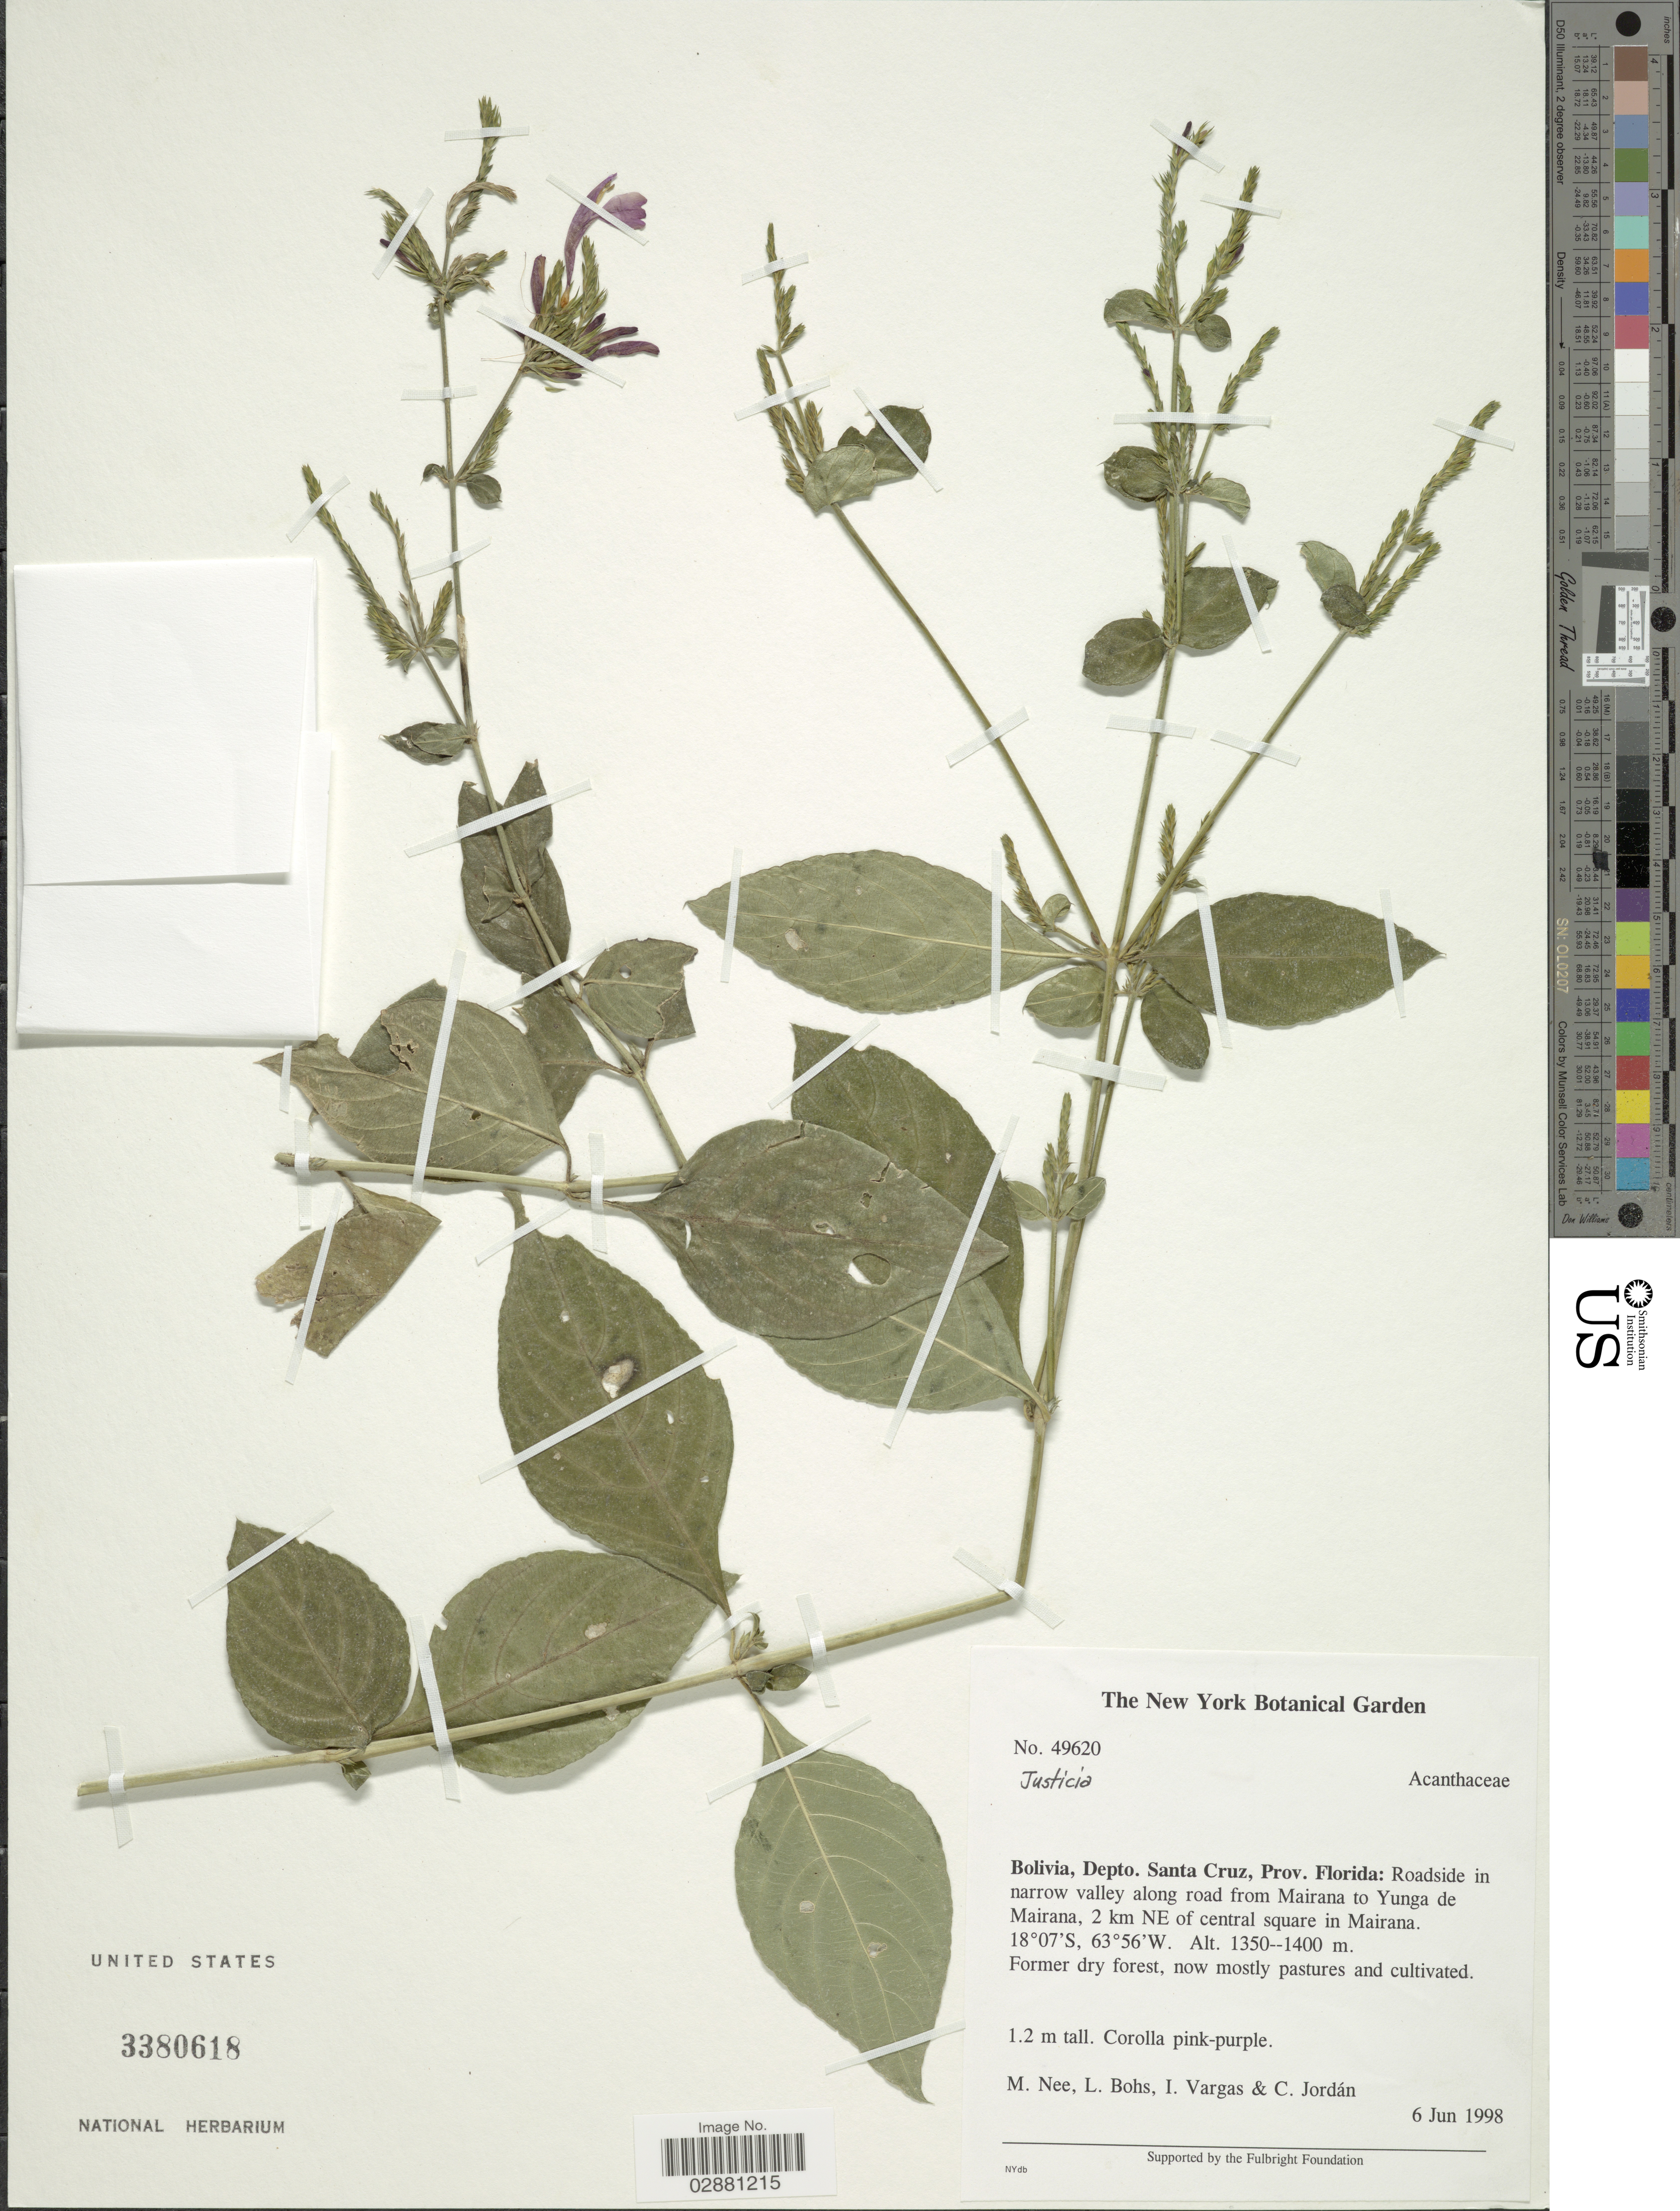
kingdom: Plantae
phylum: Tracheophyta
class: Magnoliopsida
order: Lamiales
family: Acanthaceae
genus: Justicia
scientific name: Justicia tocantina subsp. andina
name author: Wassh. & J.R.I. Wood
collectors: M. Nee, L. A. Bohs, I. Vargas & C. Jordan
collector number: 49620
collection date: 1998-06-06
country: Bolivia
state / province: Santa Cruz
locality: Depto. Santa Cruz, Prov. Florida: Roadside in narrow valley along road from Mairana to Yunga de Mairana, 2 km NE of central square in Mairana.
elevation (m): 1350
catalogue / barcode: US 3380618